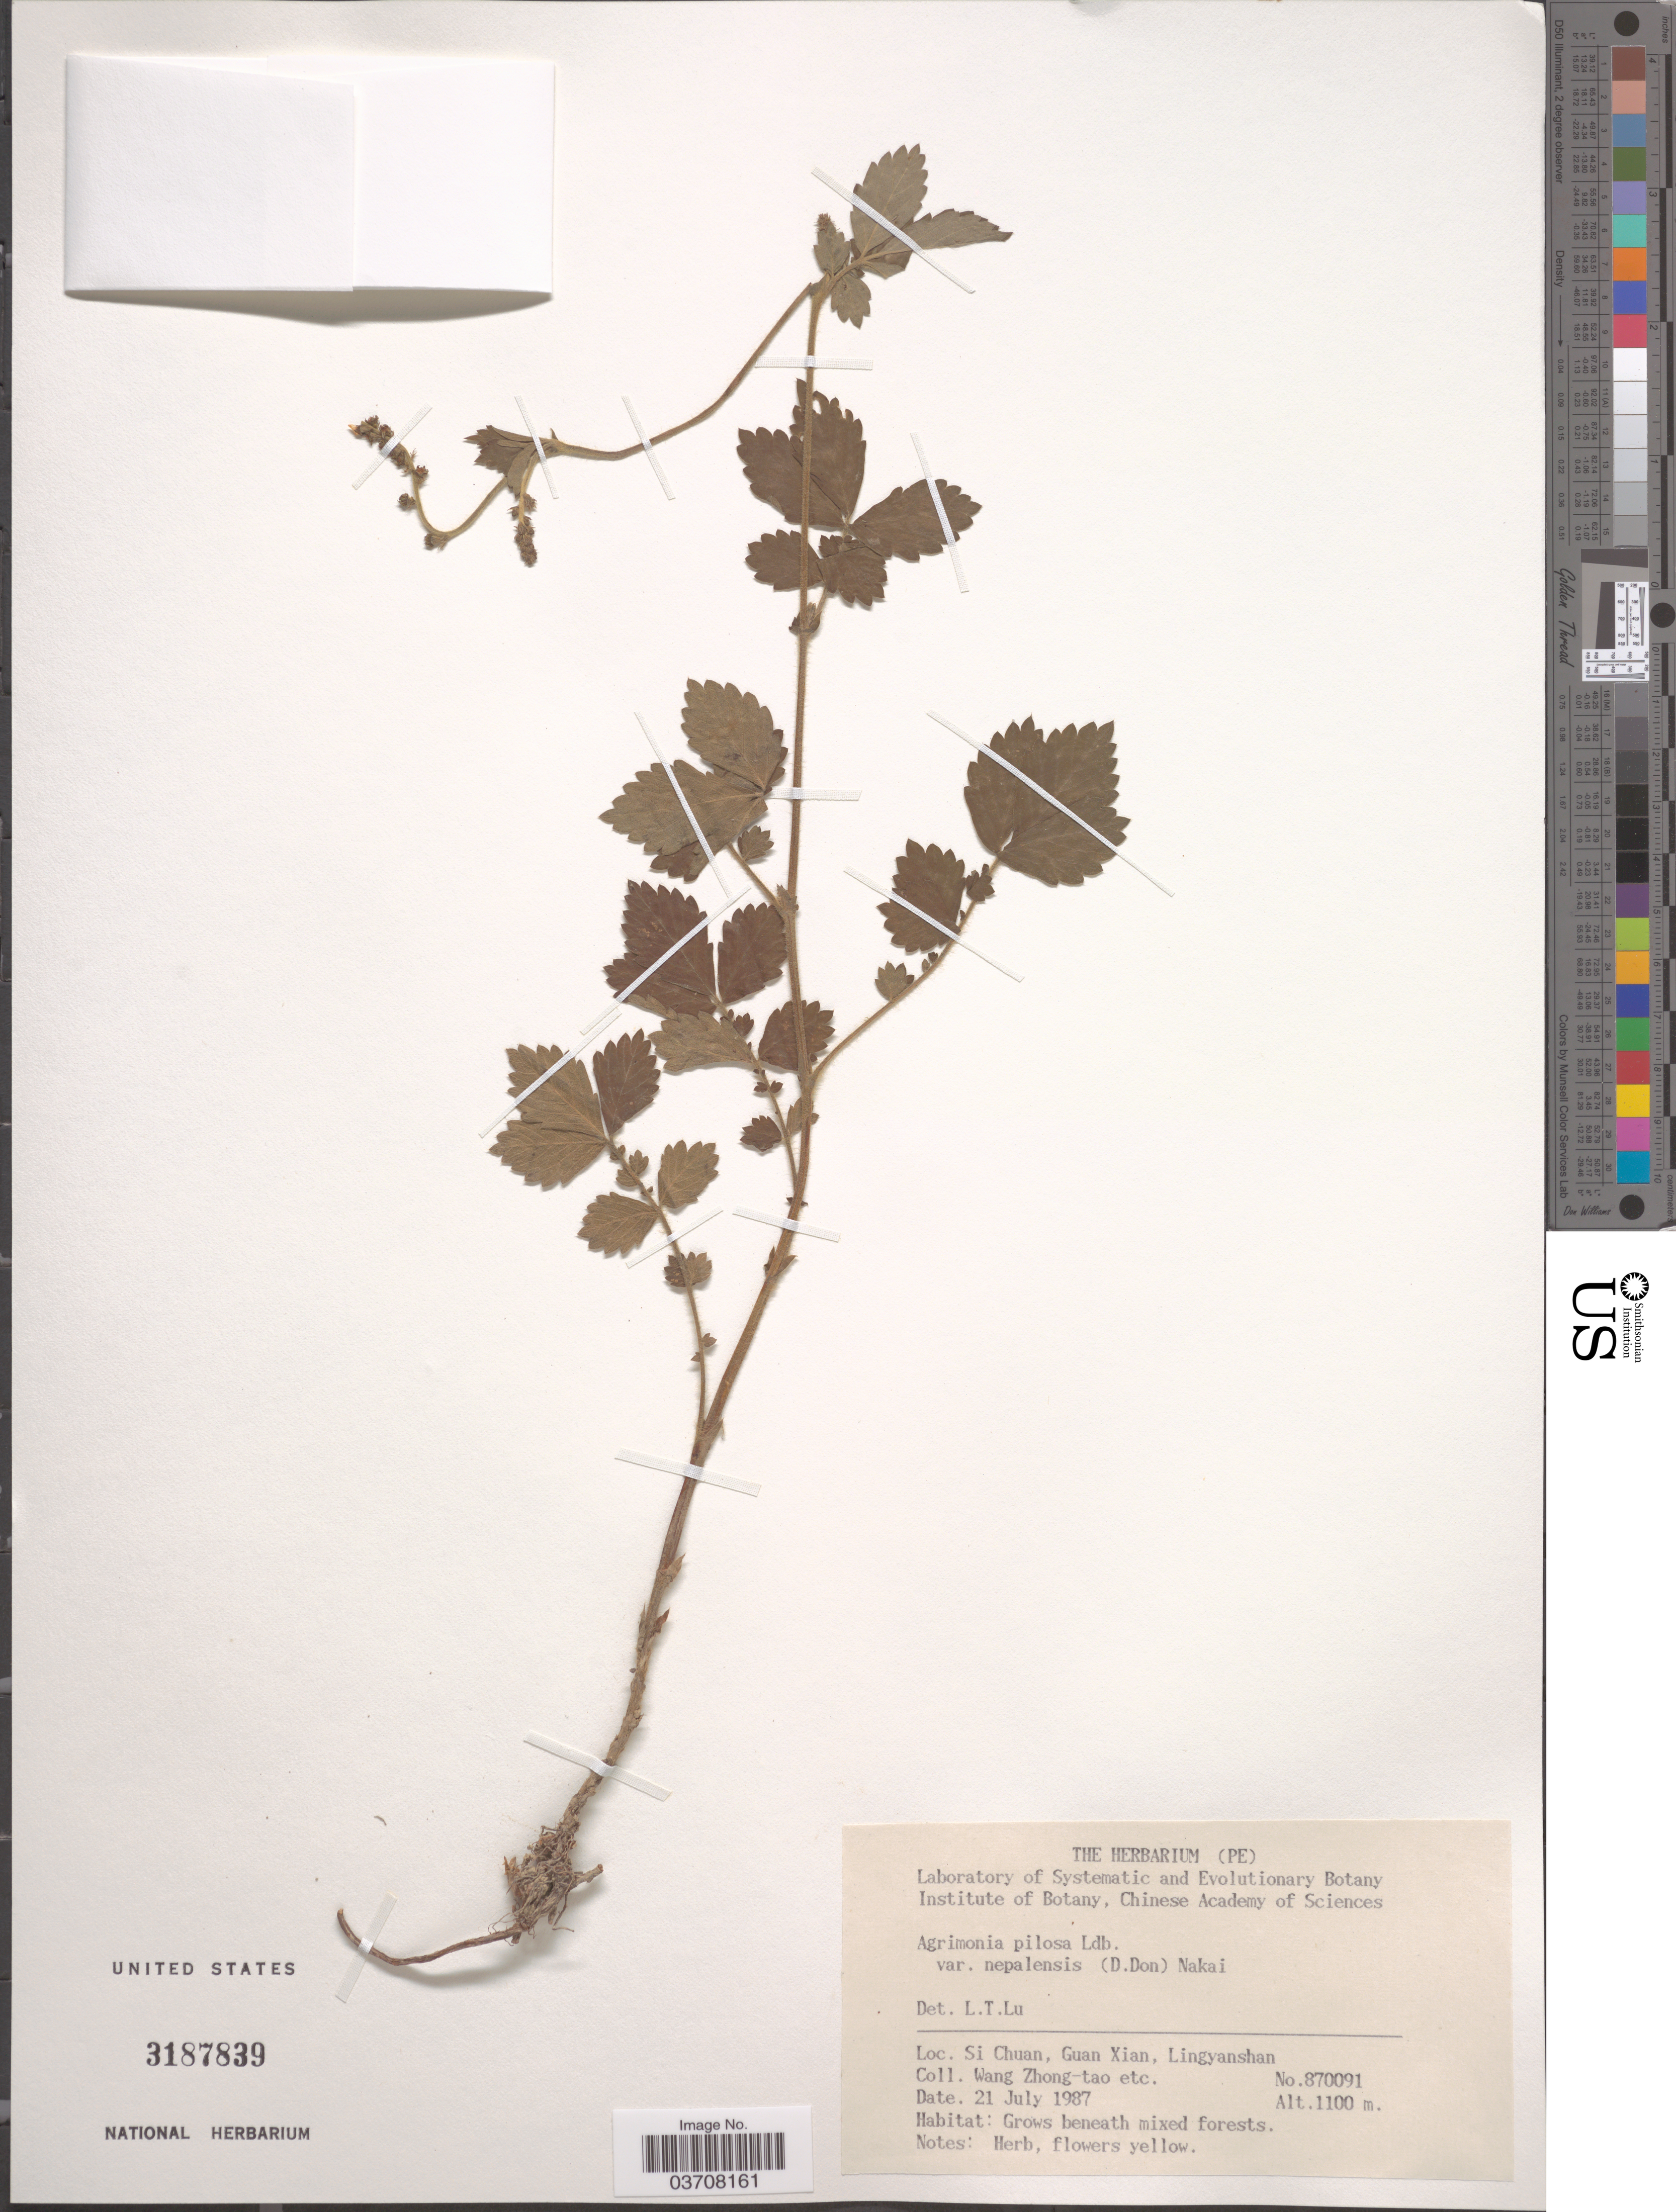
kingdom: Plantae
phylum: Tracheophyta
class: Magnoliopsida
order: Rosales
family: Rosaceae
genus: Agrimonia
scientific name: Agrimonia pilosa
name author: Ledeb.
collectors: W. Zhong-Tao & et al.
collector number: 870091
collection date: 1987-07-21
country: China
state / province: Sichuan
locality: Guan Xian, Lingyanshan.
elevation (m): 1100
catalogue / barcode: US 3187839